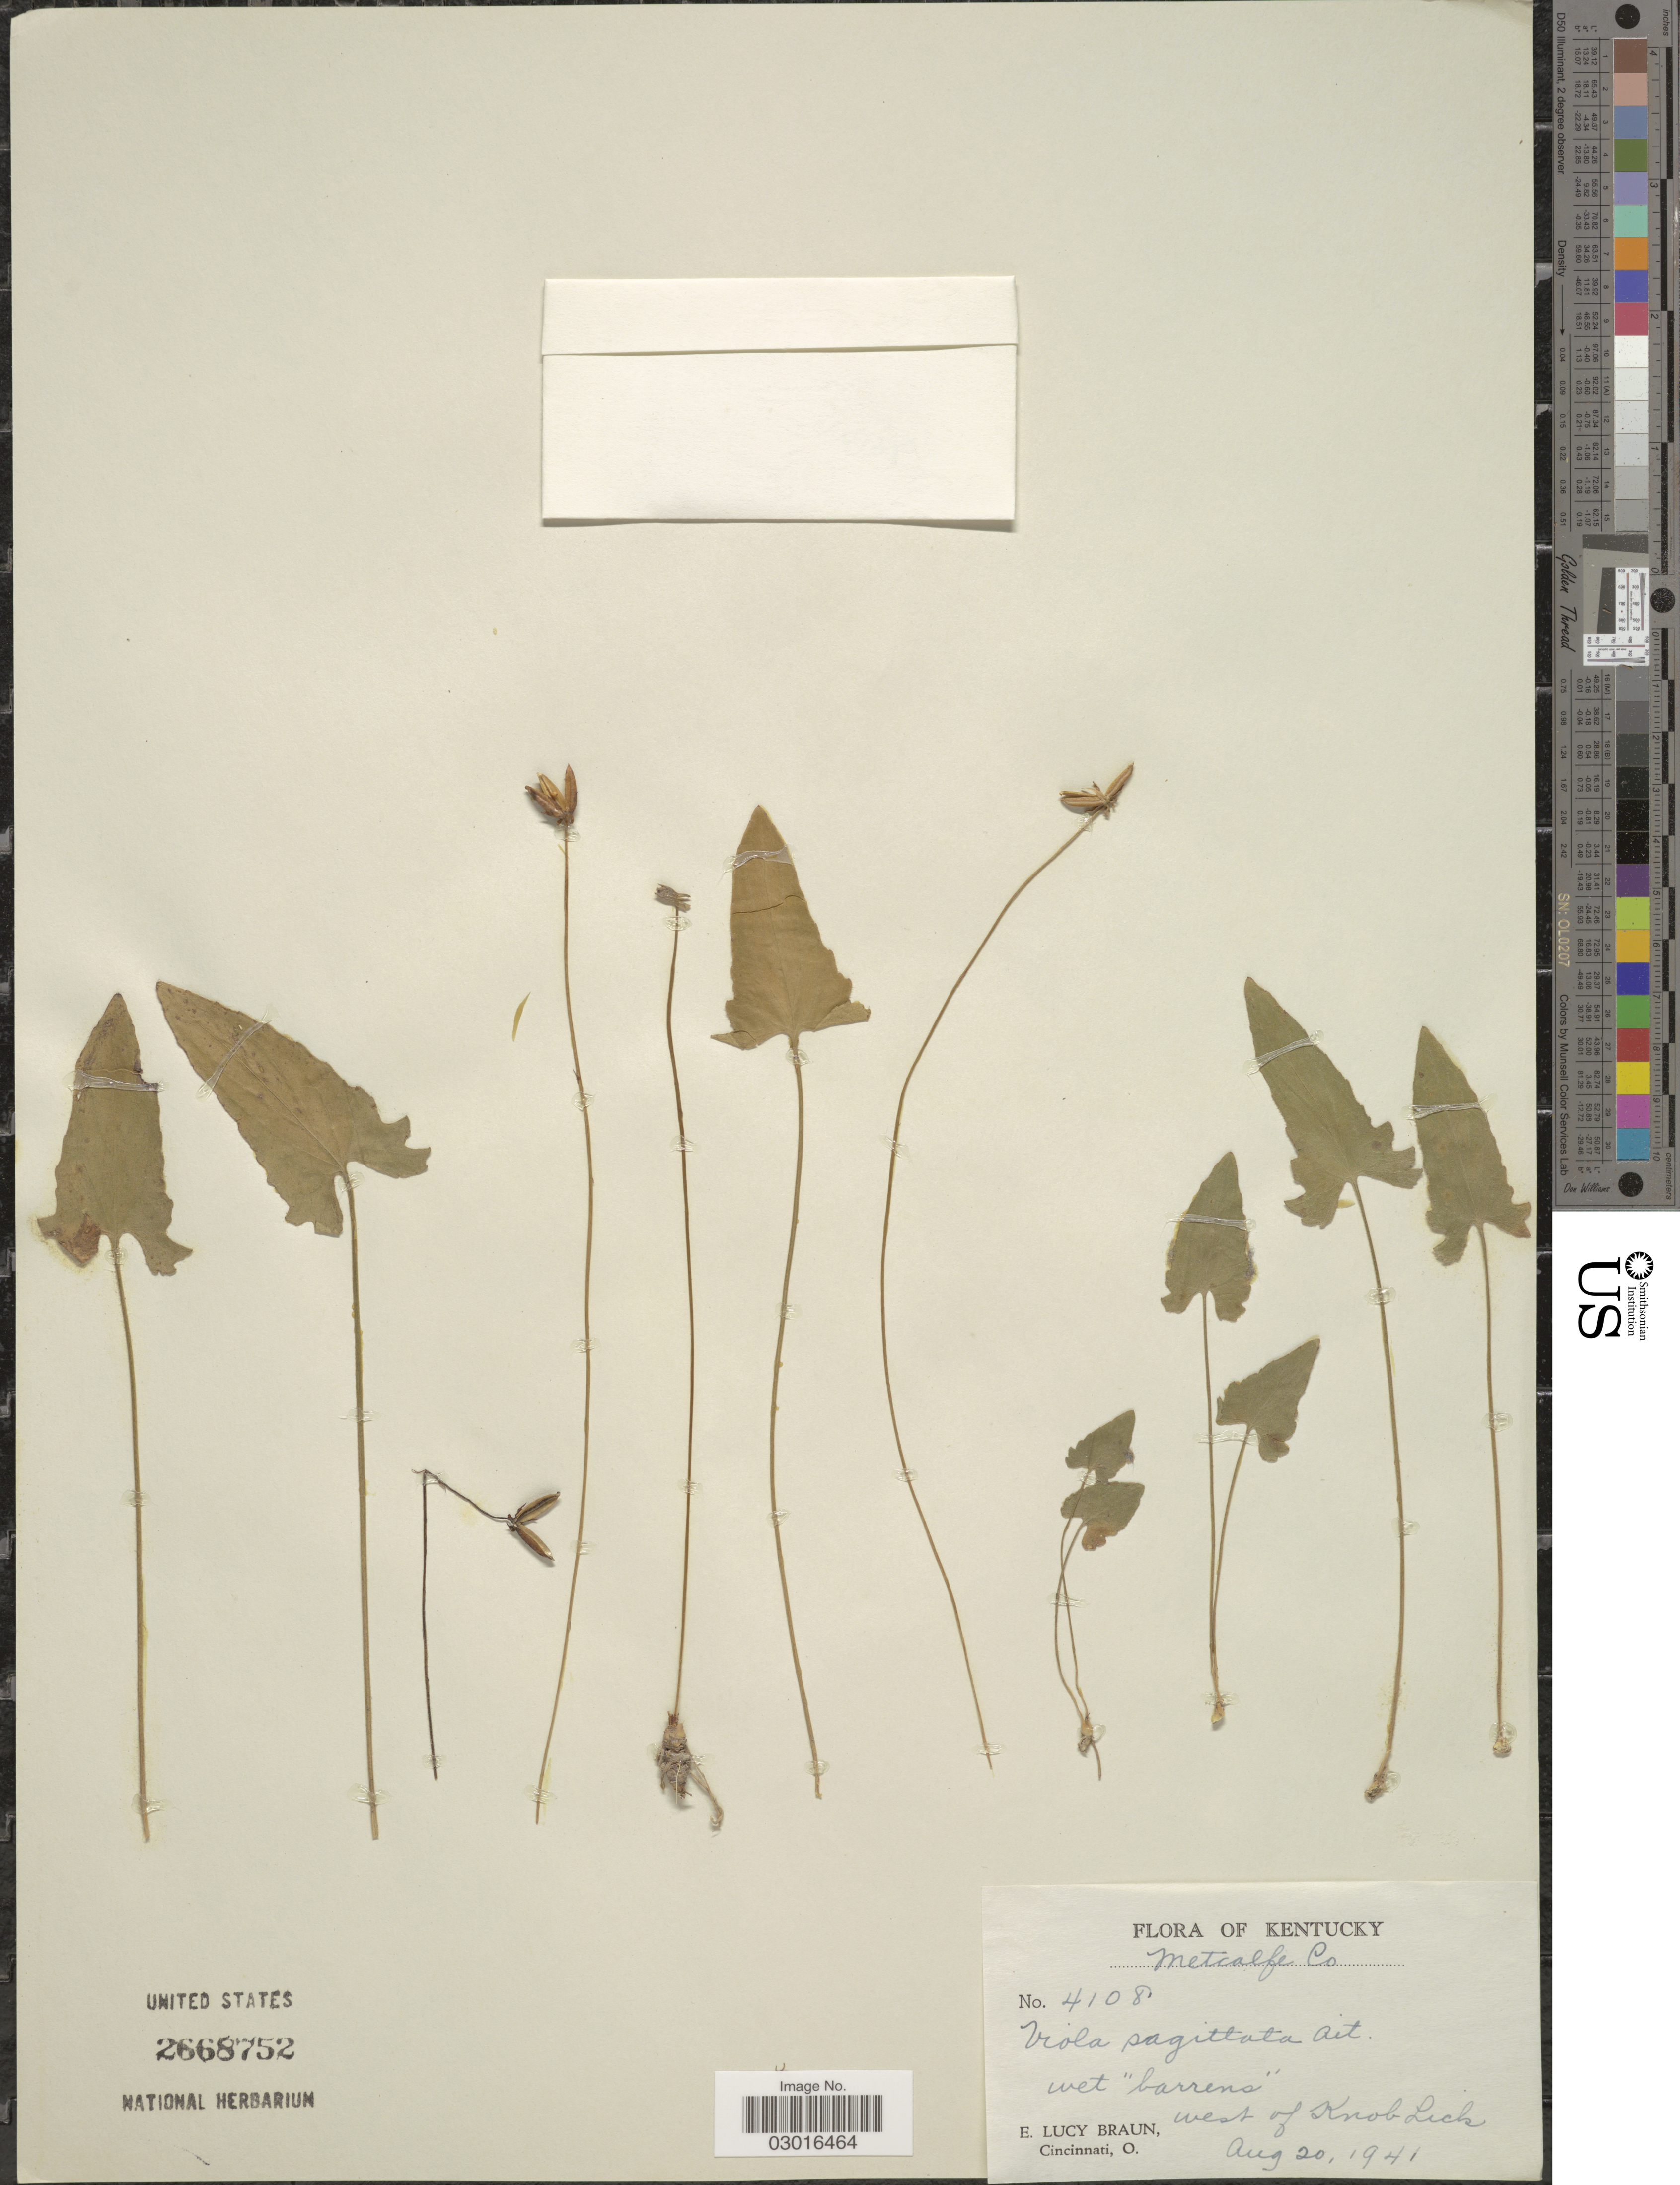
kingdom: Plantae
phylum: Tracheophyta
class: Magnoliopsida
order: Malpighiales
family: Violaceae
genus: Viola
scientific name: Viola sagittata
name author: Aiton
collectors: E. L. Braun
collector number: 4108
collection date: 1941-08-20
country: United States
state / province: Kentucky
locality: Metcalfe Co. West of Knob Lick.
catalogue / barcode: US 2668752